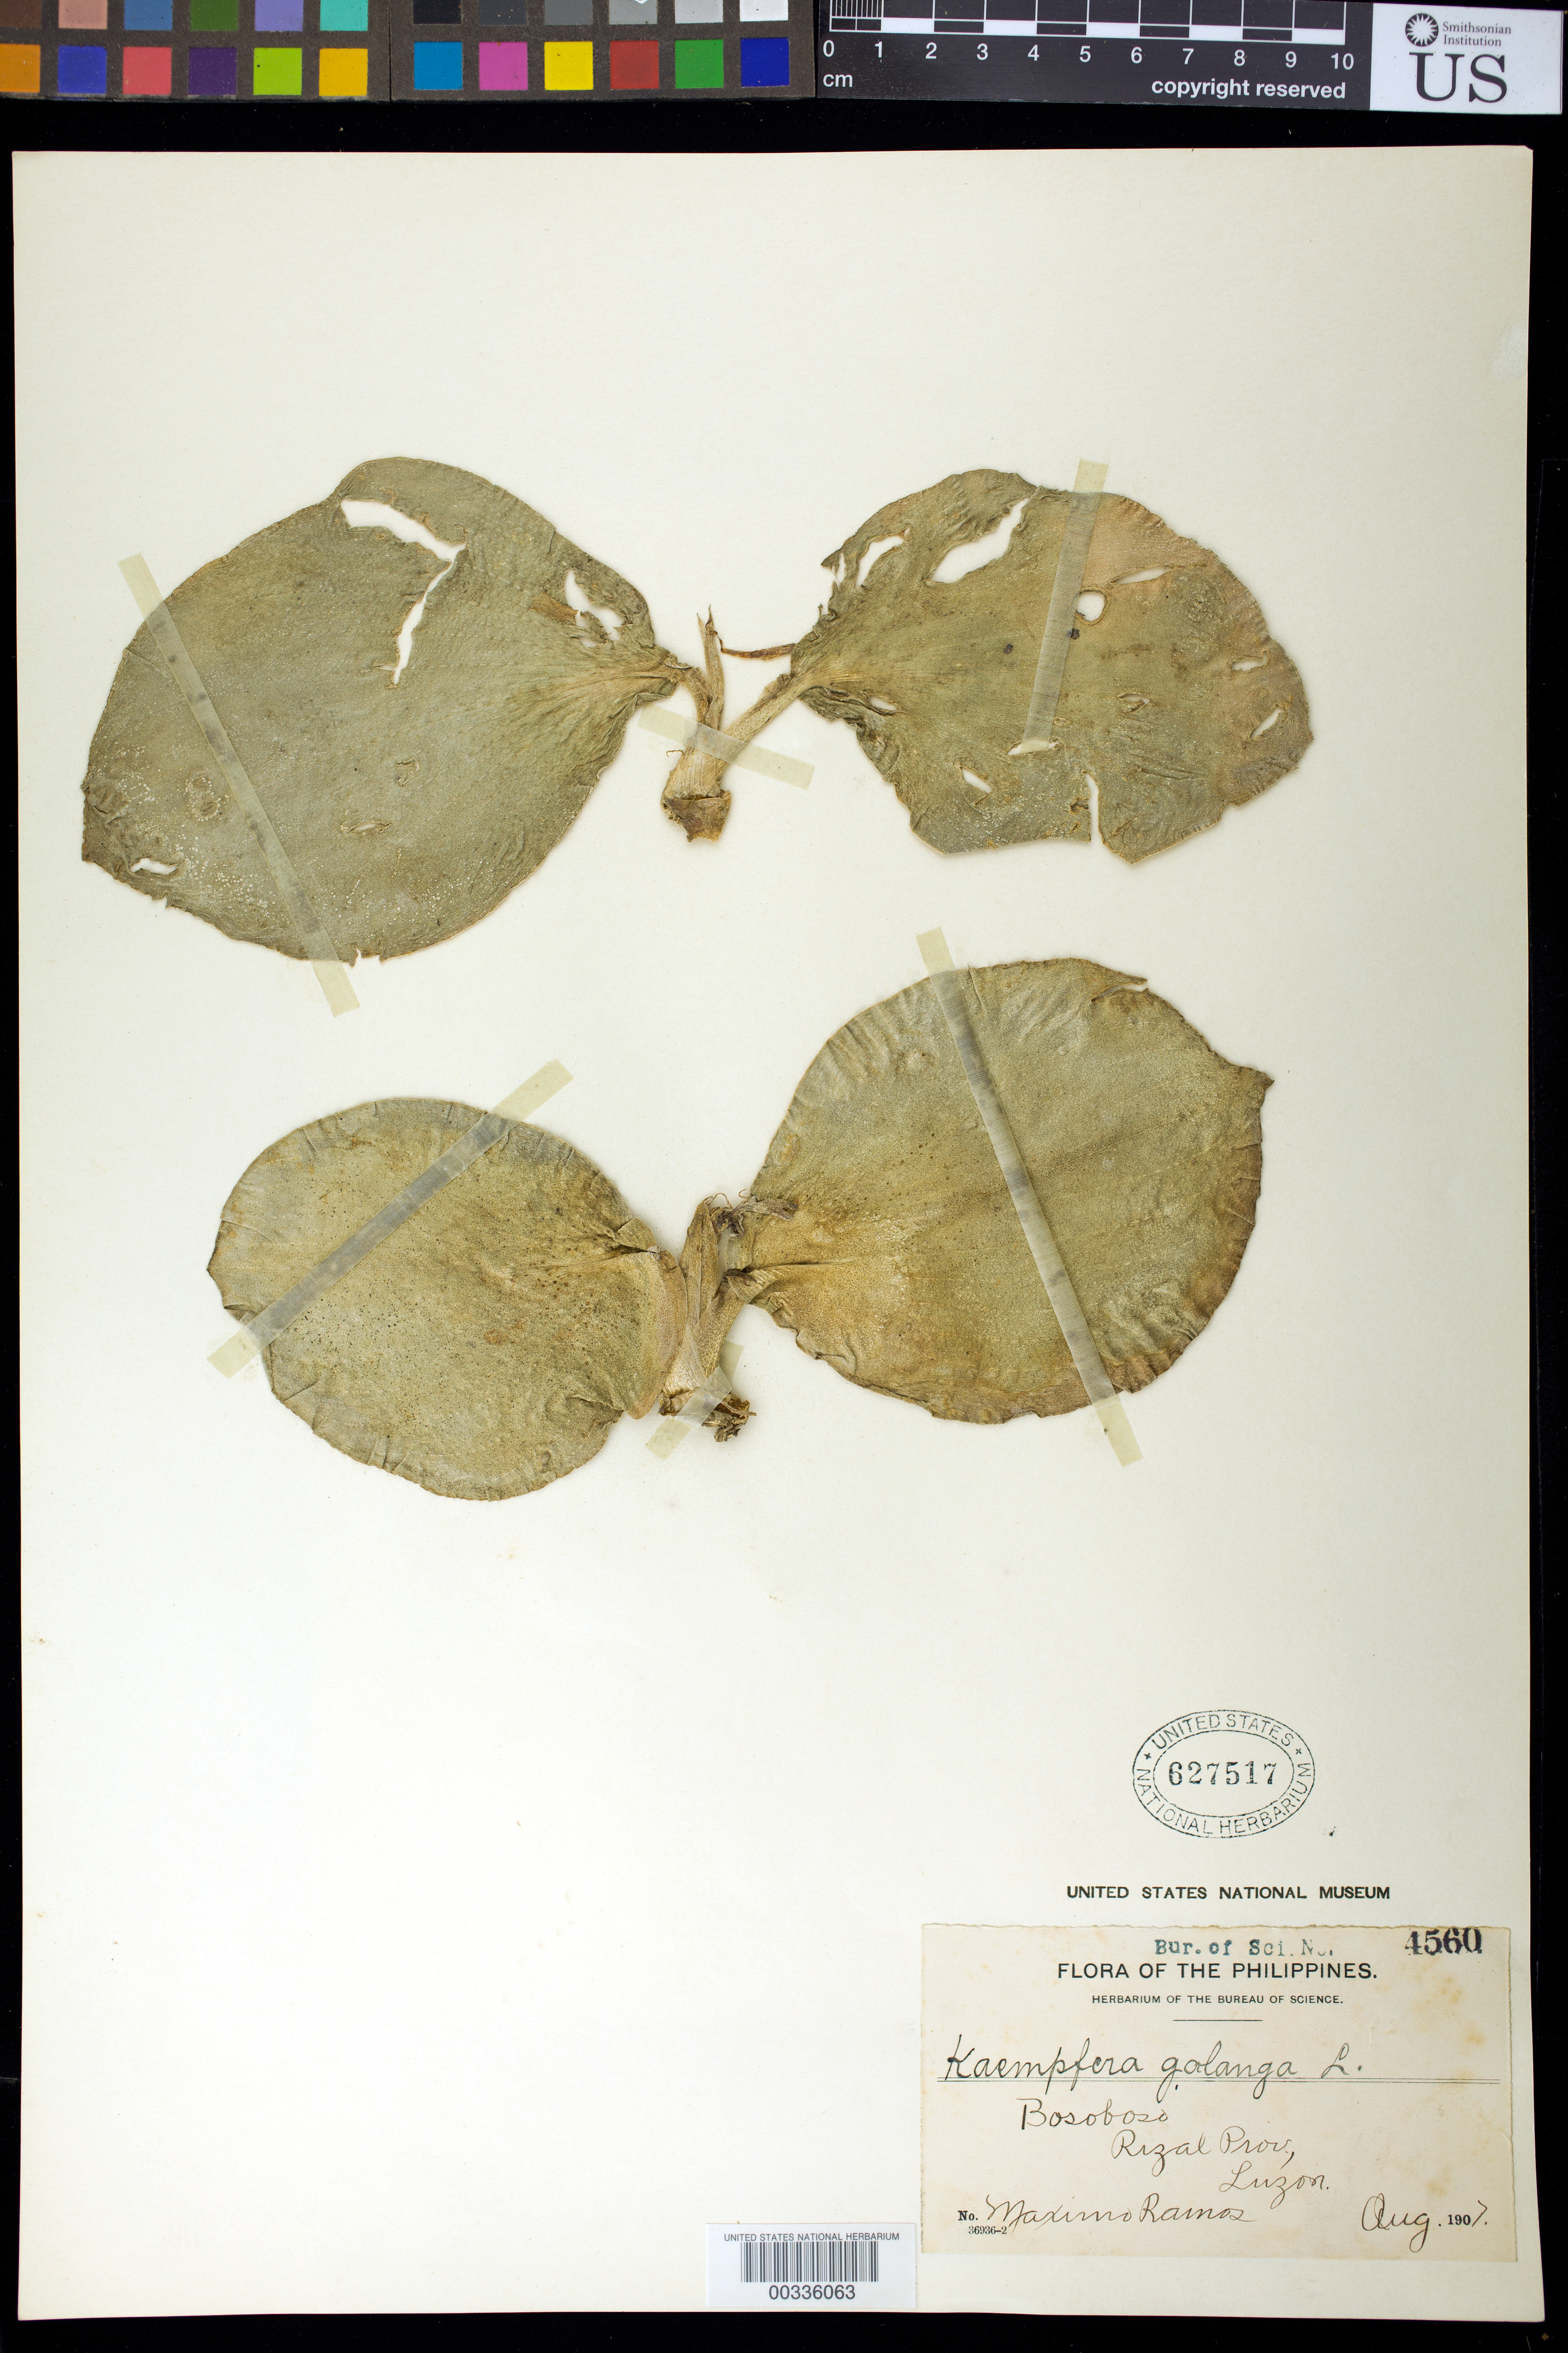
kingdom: Plantae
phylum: Tracheophyta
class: Liliopsida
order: Zingiberales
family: Zingiberaceae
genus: Kaempferia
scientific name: Kaempferia galanga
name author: L.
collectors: M. Ramos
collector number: Bur. Sci. 4560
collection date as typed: Aug 1907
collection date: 1907-08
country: Philippines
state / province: Calabarzon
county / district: Rizal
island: Luzon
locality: Bosoboso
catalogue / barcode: US 627517